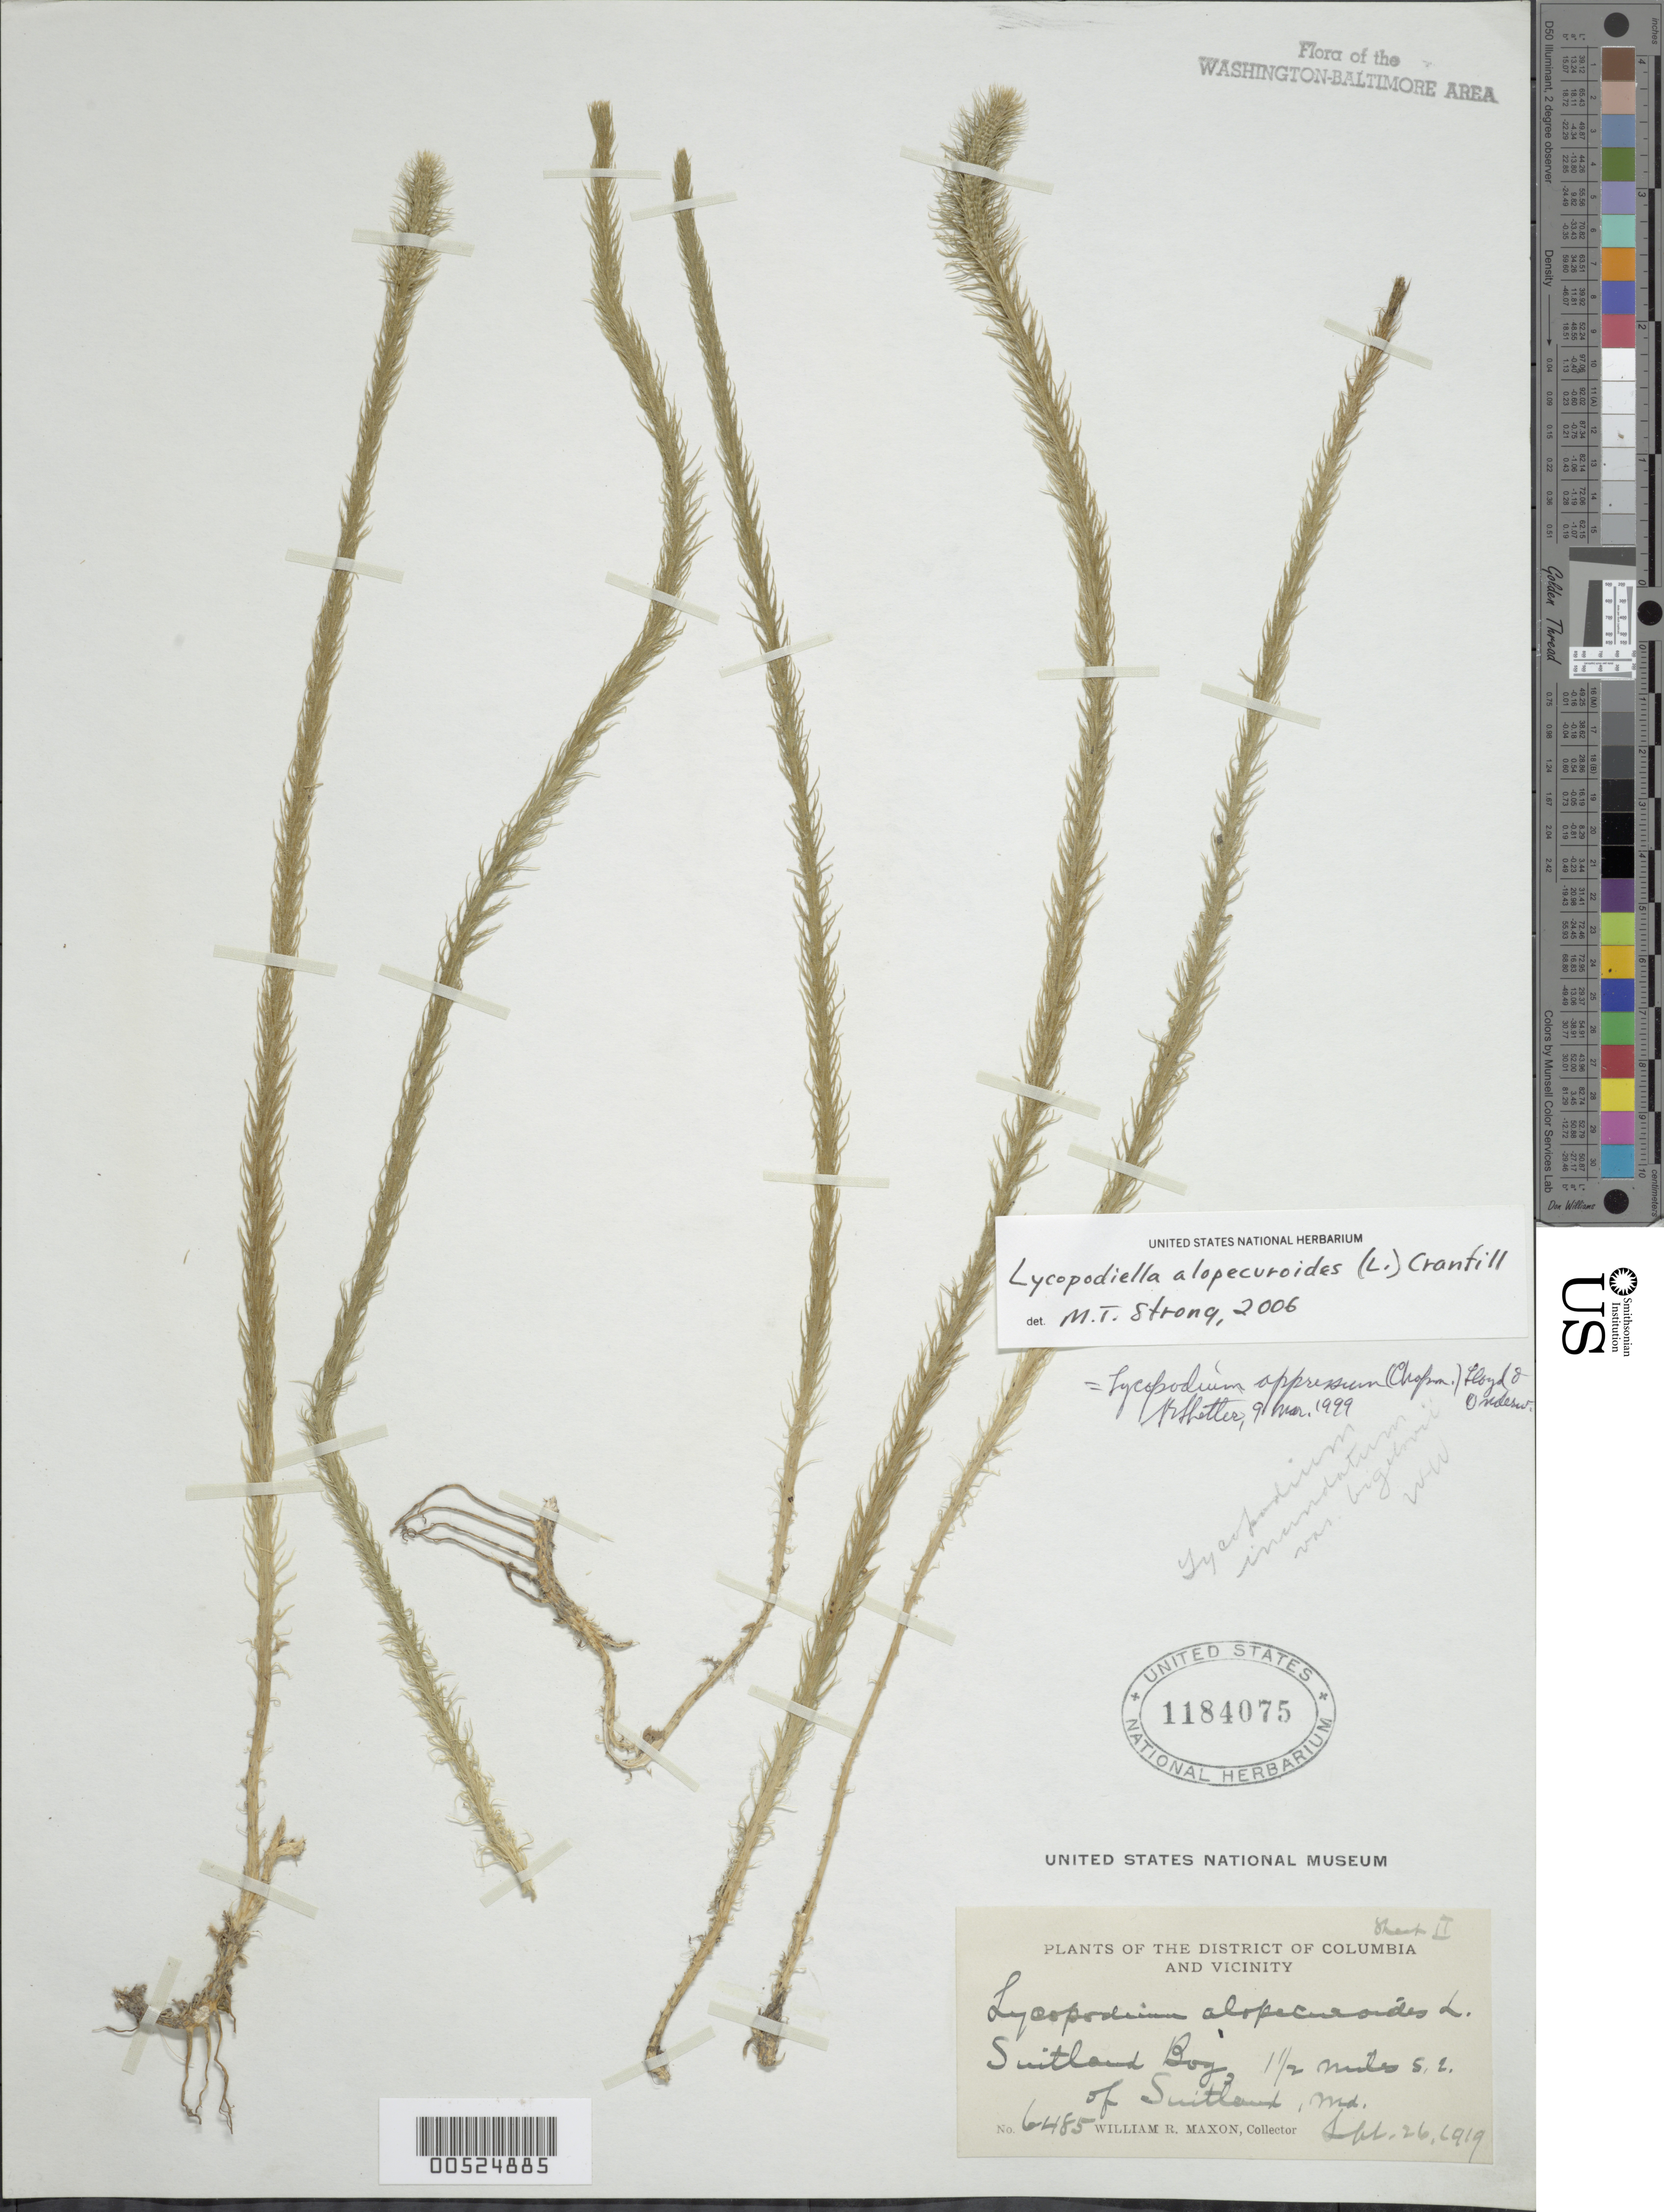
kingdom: Plantae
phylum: Tracheophyta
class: Lycopodiopsida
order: Lycopodiales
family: Lycopodiaceae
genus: Lycopodiella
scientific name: Lycopodiella alopecuroides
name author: (L.) Cranfill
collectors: W. R. Maxon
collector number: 6485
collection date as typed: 26 Sep 1919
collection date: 1919-09-26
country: United States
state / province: Maryland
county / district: Prince George's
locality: Suitland Bog, 1.5 mi. SE of Suitland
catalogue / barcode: US 1184075